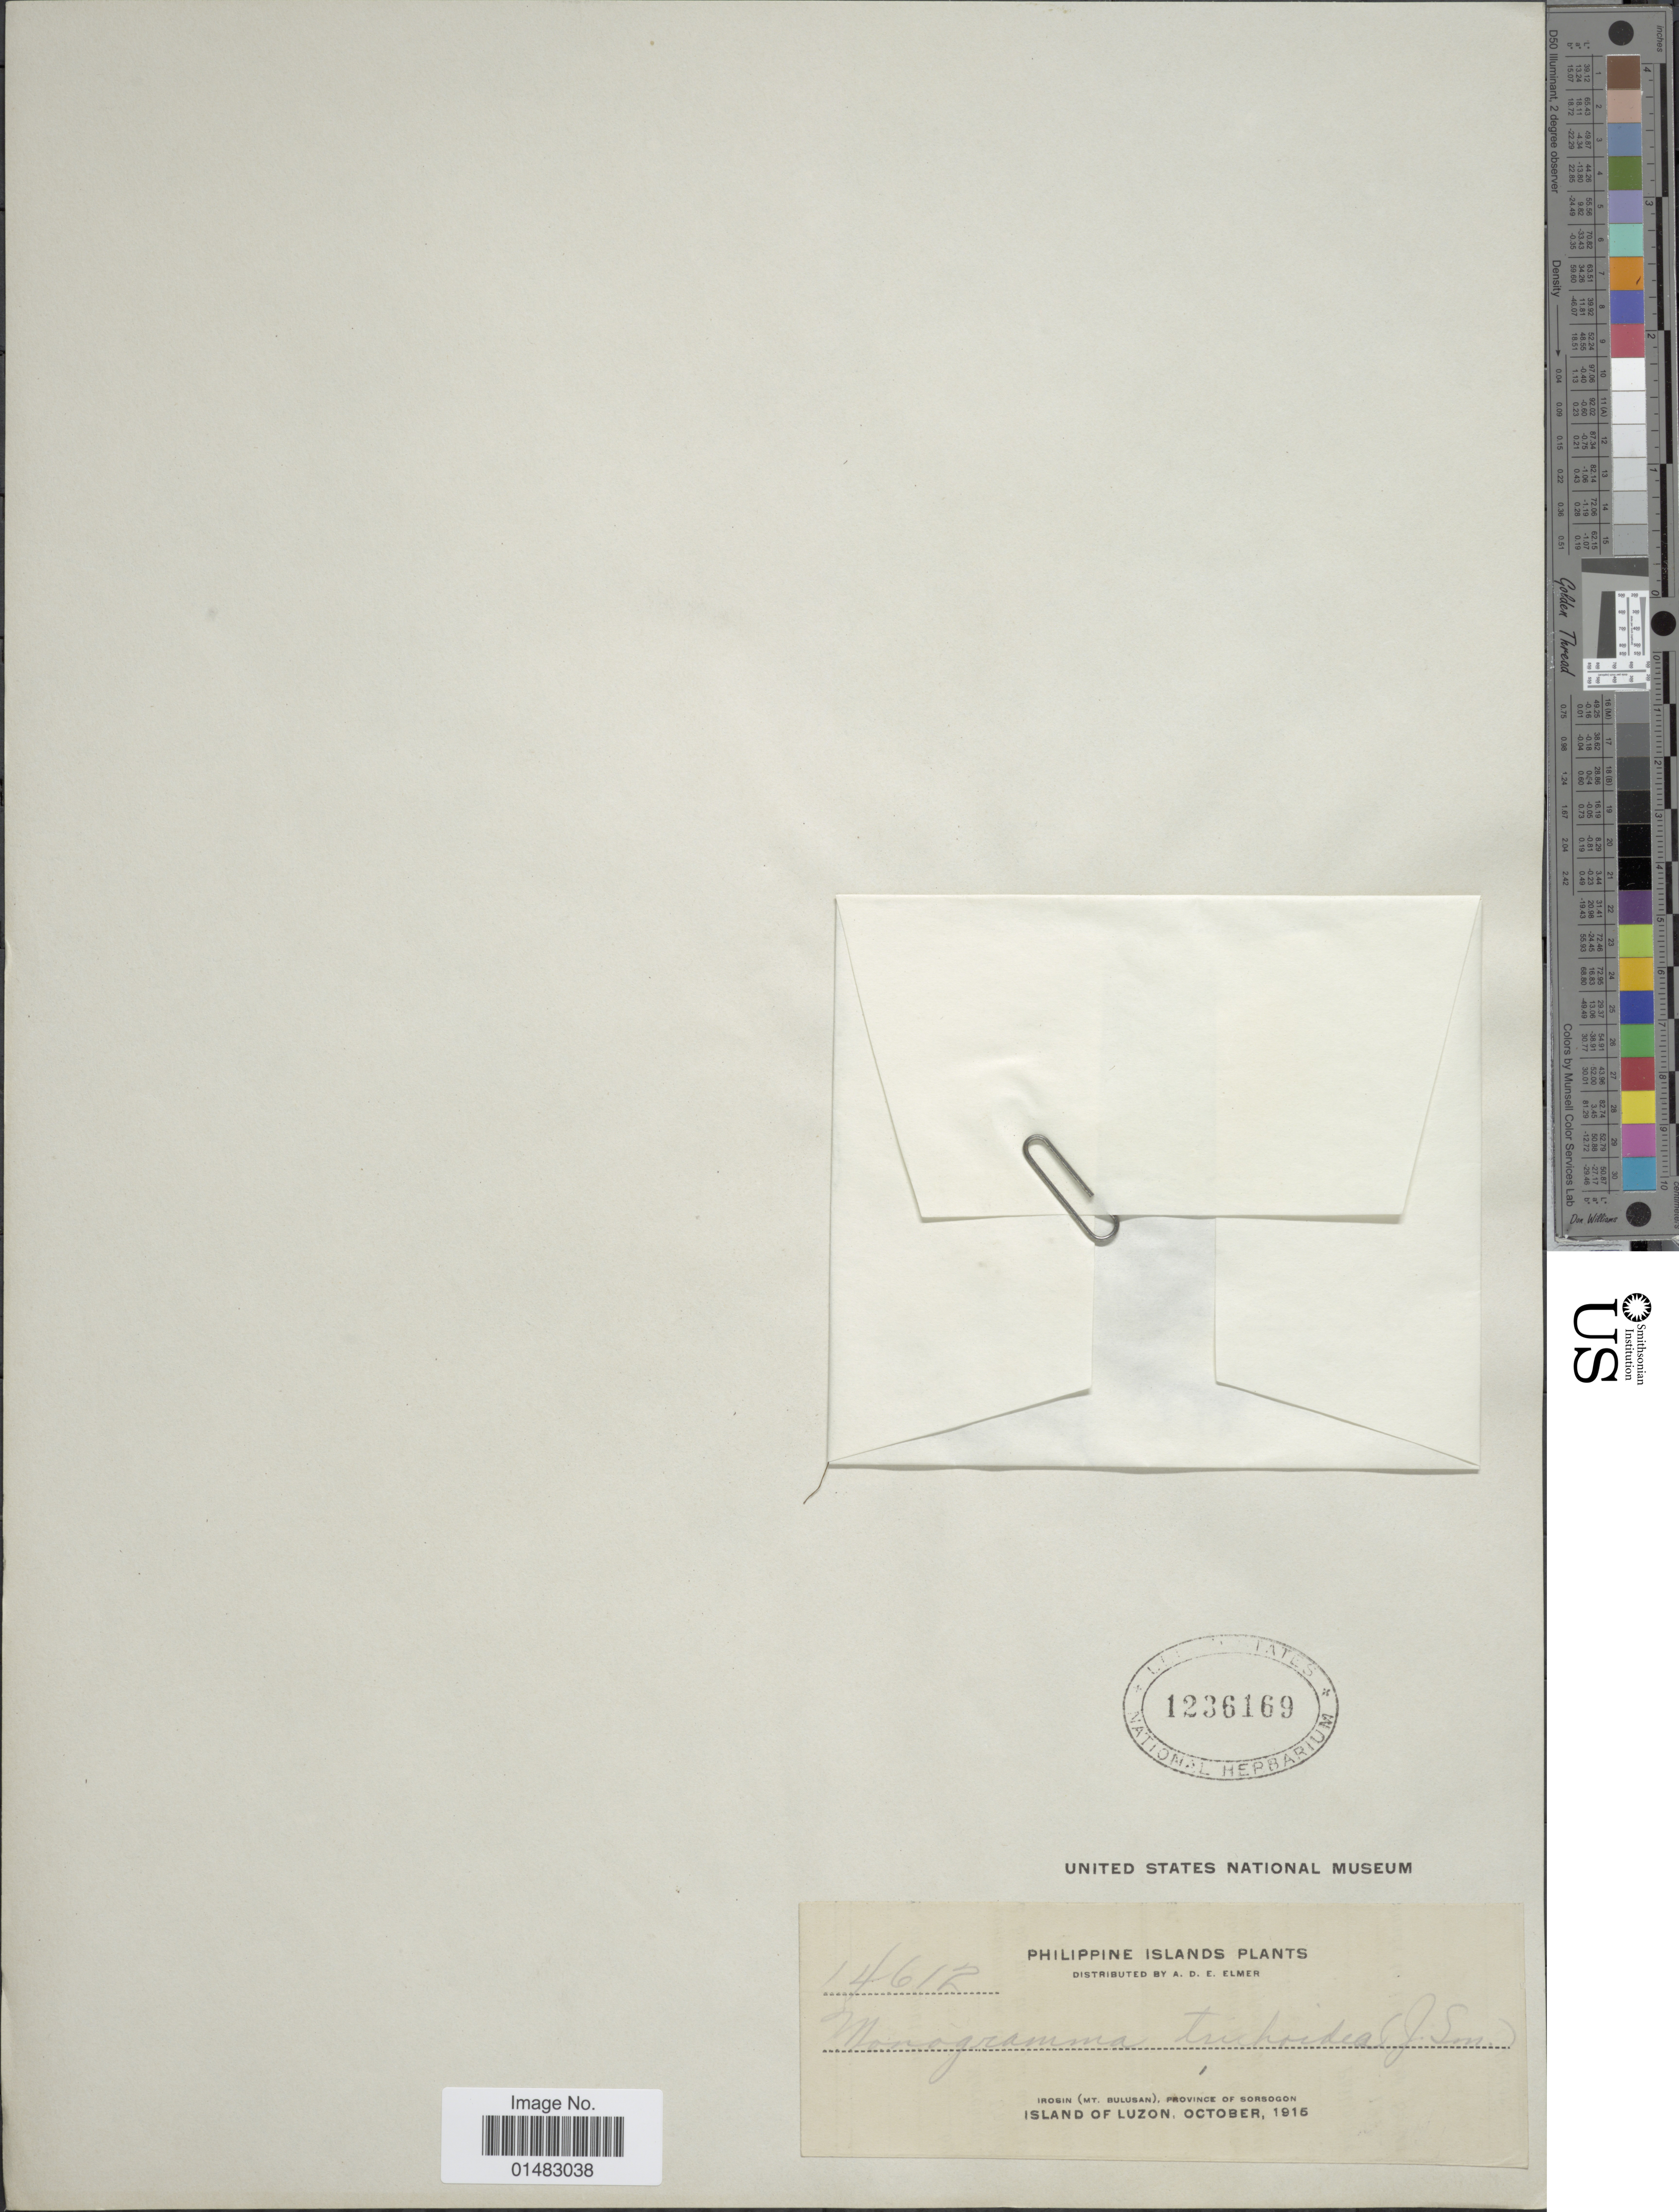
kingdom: Plantae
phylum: Tracheophyta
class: Polypodiopsida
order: Polypodiales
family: Pteridaceae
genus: Monogramma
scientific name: Monogramma trichoidea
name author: (Fée) Hook. & Baker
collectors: A. D. E. Elmer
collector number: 14612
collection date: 1915-10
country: Philippines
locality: Irosin (Mt. Bulusan), Province of Sorsogon, Island of Luzon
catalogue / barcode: US 1236169